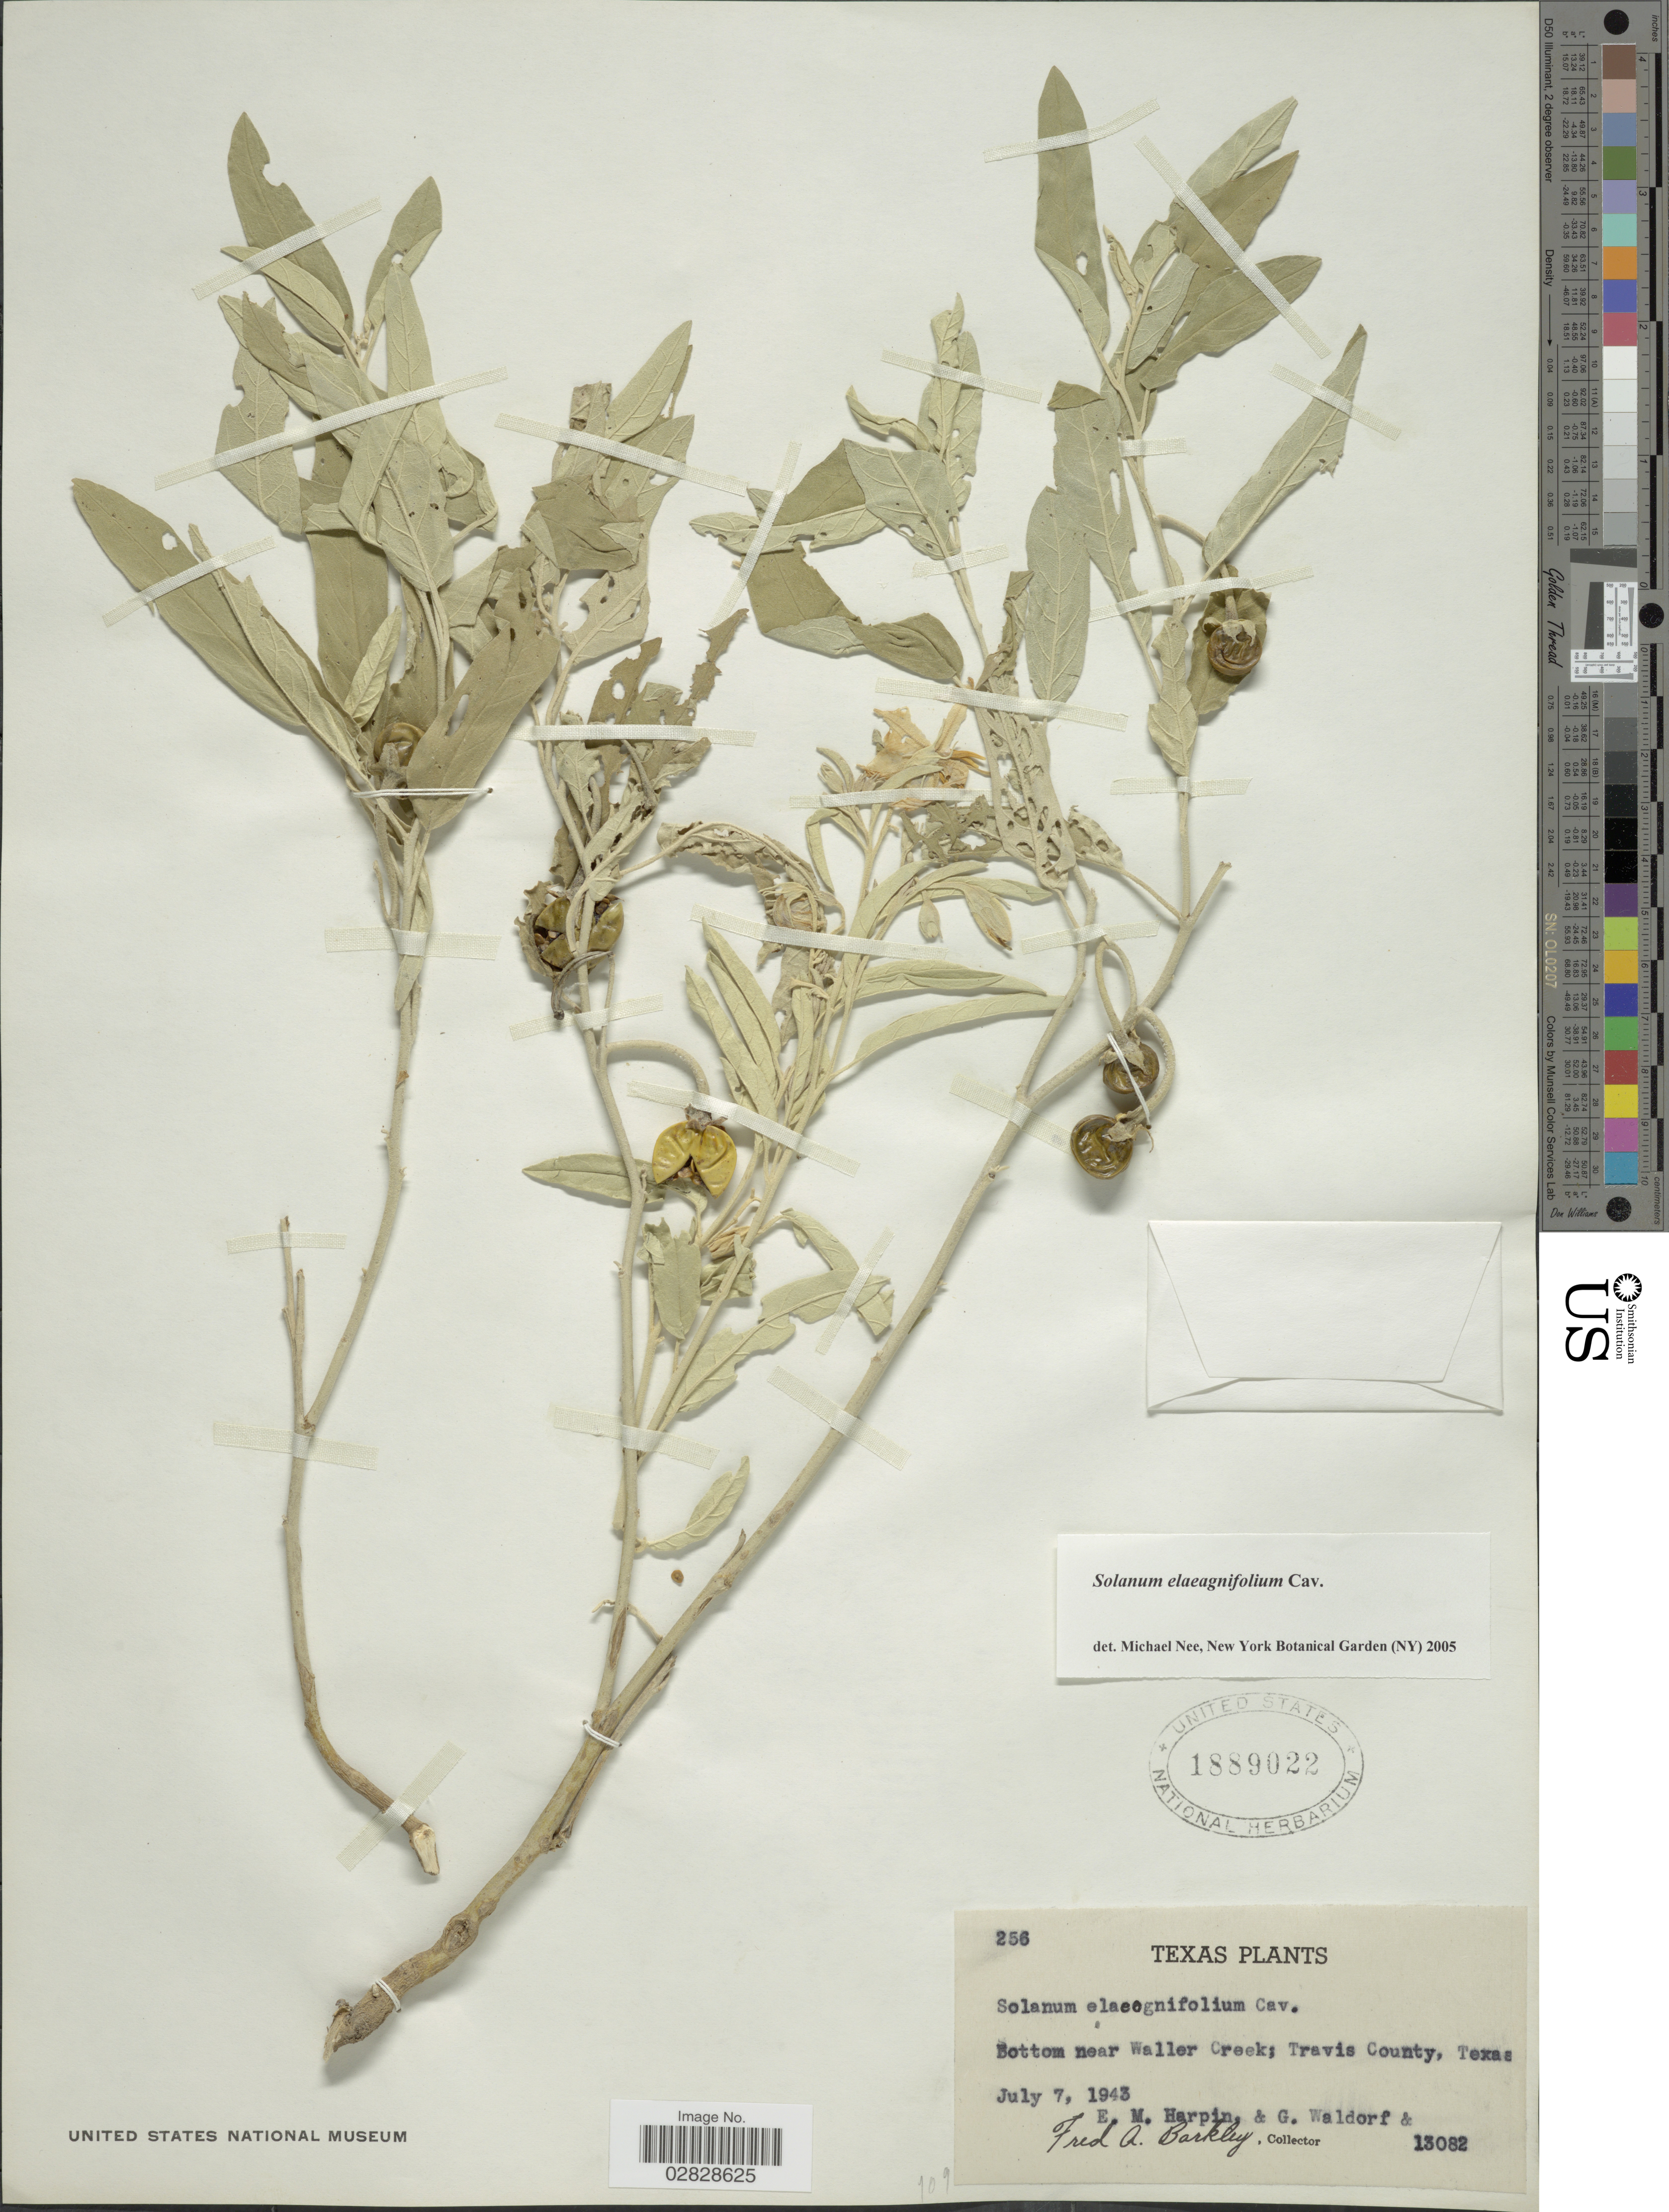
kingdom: Plantae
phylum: Tracheophyta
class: Magnoliopsida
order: Solanales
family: Solanaceae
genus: Solanum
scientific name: Solanum elaeagnifolium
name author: Cav.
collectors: E. Harpin, G. Waldorf & F. A. Barkley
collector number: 13082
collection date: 1943-07-07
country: United States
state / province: Texas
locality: Bottom near Waller Creek; Travis County.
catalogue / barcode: US 1889022